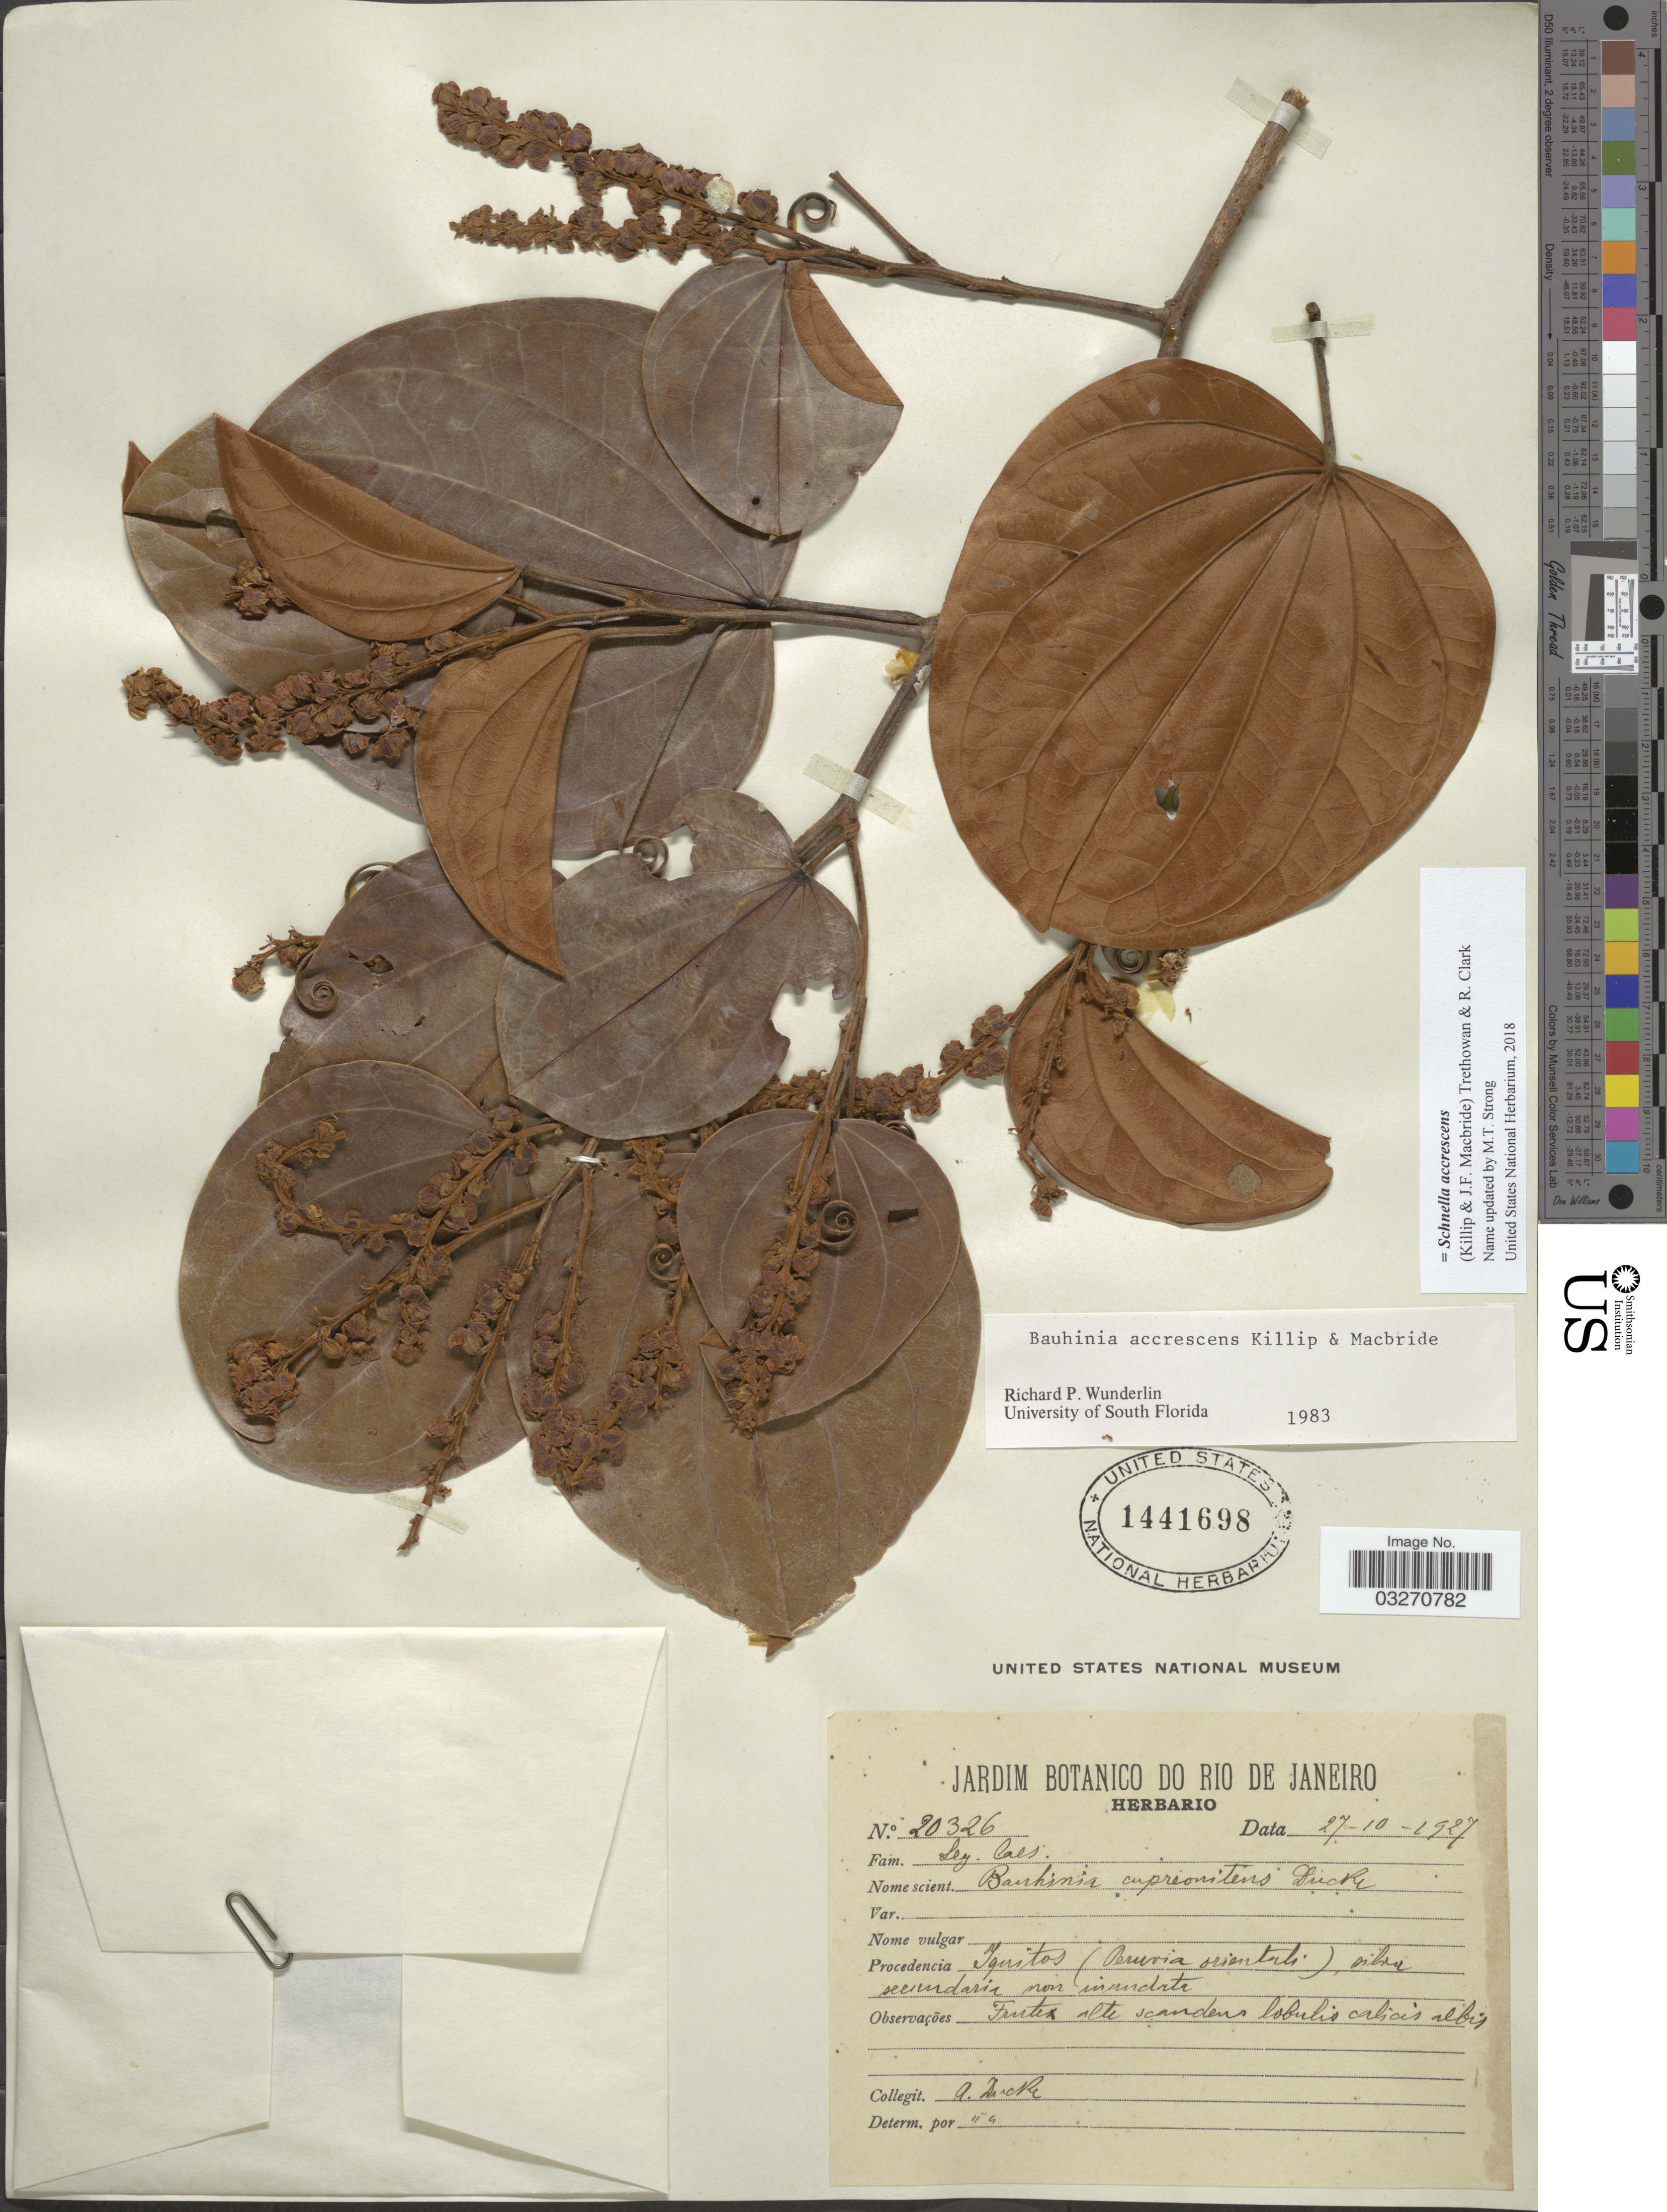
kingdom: Plantae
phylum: Tracheophyta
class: Magnoliopsida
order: Fabales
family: Fabaceae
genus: Schnella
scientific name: Schnella accrescens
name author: (Killip & J.F. Macbr.) Trethowan & R. Clark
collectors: A. Ducke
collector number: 20326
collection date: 1927-10-27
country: Peru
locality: Procedencia Iquitos (Peruvia orientali).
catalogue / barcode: US 1441698